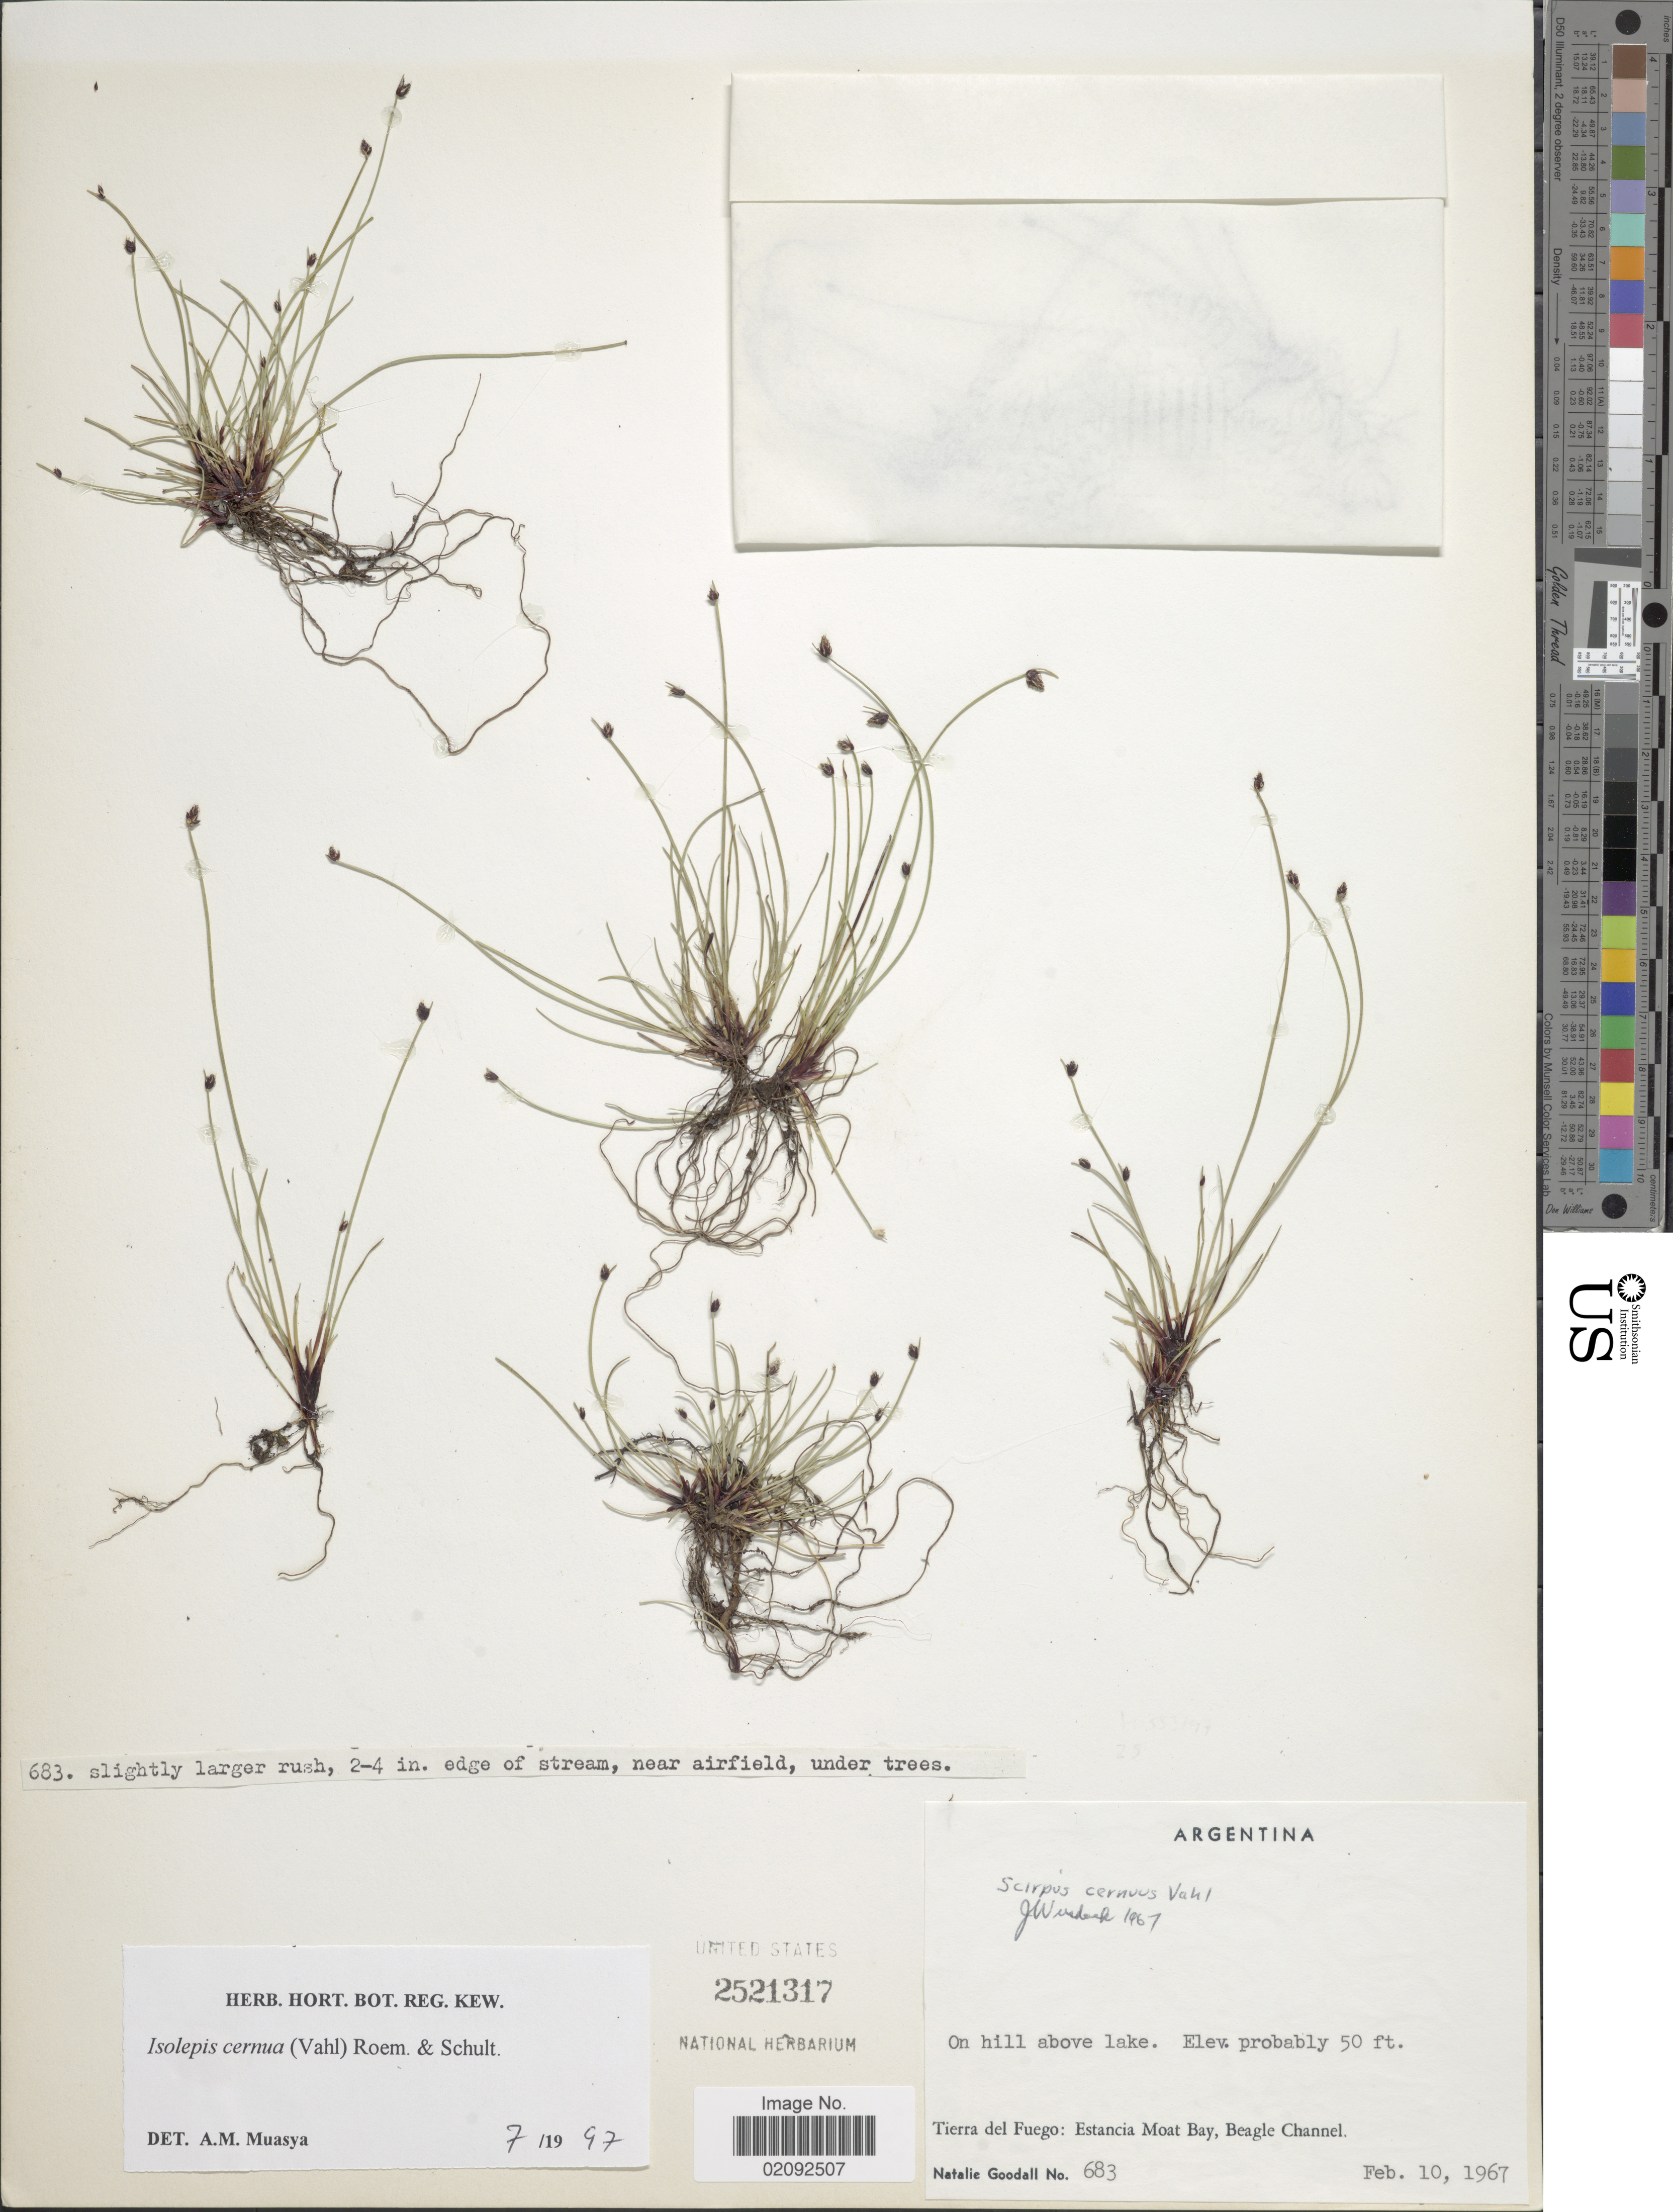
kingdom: Plantae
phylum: Tracheophyta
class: Liliopsida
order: Poales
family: Cyperaceae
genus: Isolepis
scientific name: Isolepis cernua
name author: (Vahl) Roem. & Schult.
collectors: N. Goodall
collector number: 683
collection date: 1967-02-10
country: Argentina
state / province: Tierra del Fuego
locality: Estancia Moat Bay, Beagle Channel, on hill above lake, in edge of stream, near airfield, under trees.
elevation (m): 15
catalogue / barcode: US 2521317